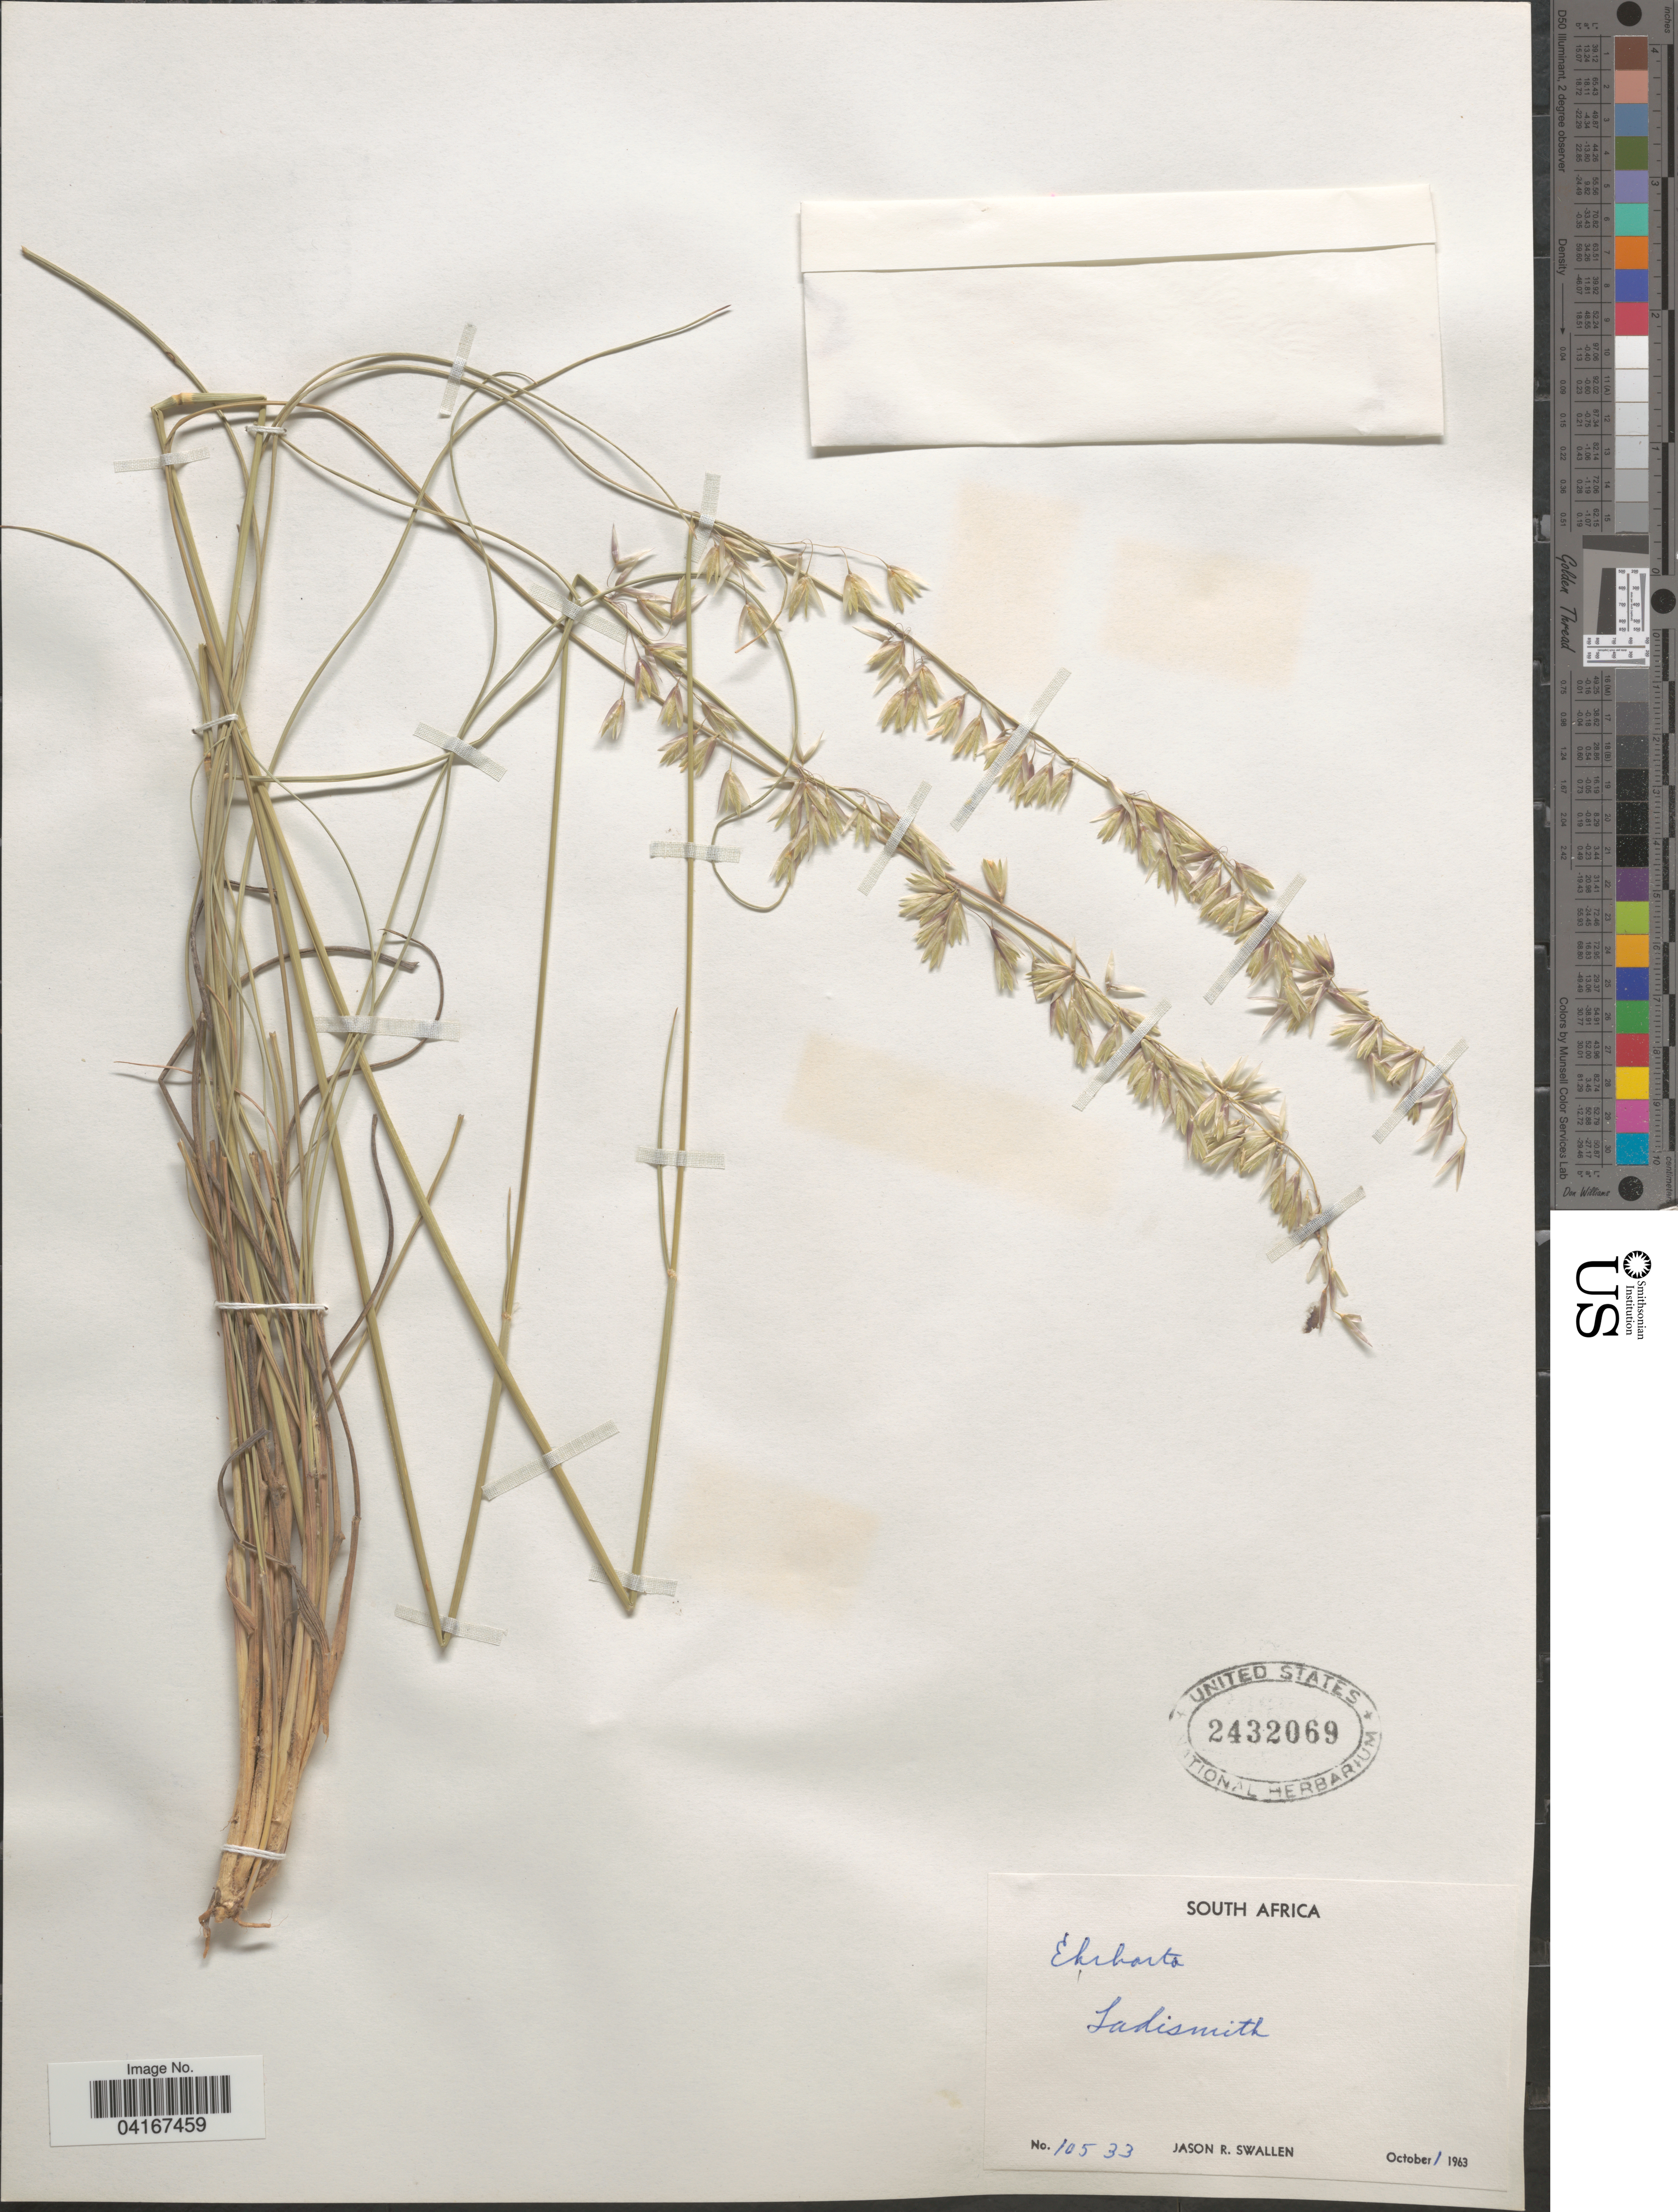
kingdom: Plantae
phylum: Tracheophyta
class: Liliopsida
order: Poales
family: Poaceae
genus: Ehrharta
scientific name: Ehrharta sp.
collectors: J. R. Swallen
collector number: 10533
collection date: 1963-10-01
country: South Africa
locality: Ladismith.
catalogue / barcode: US 2432069